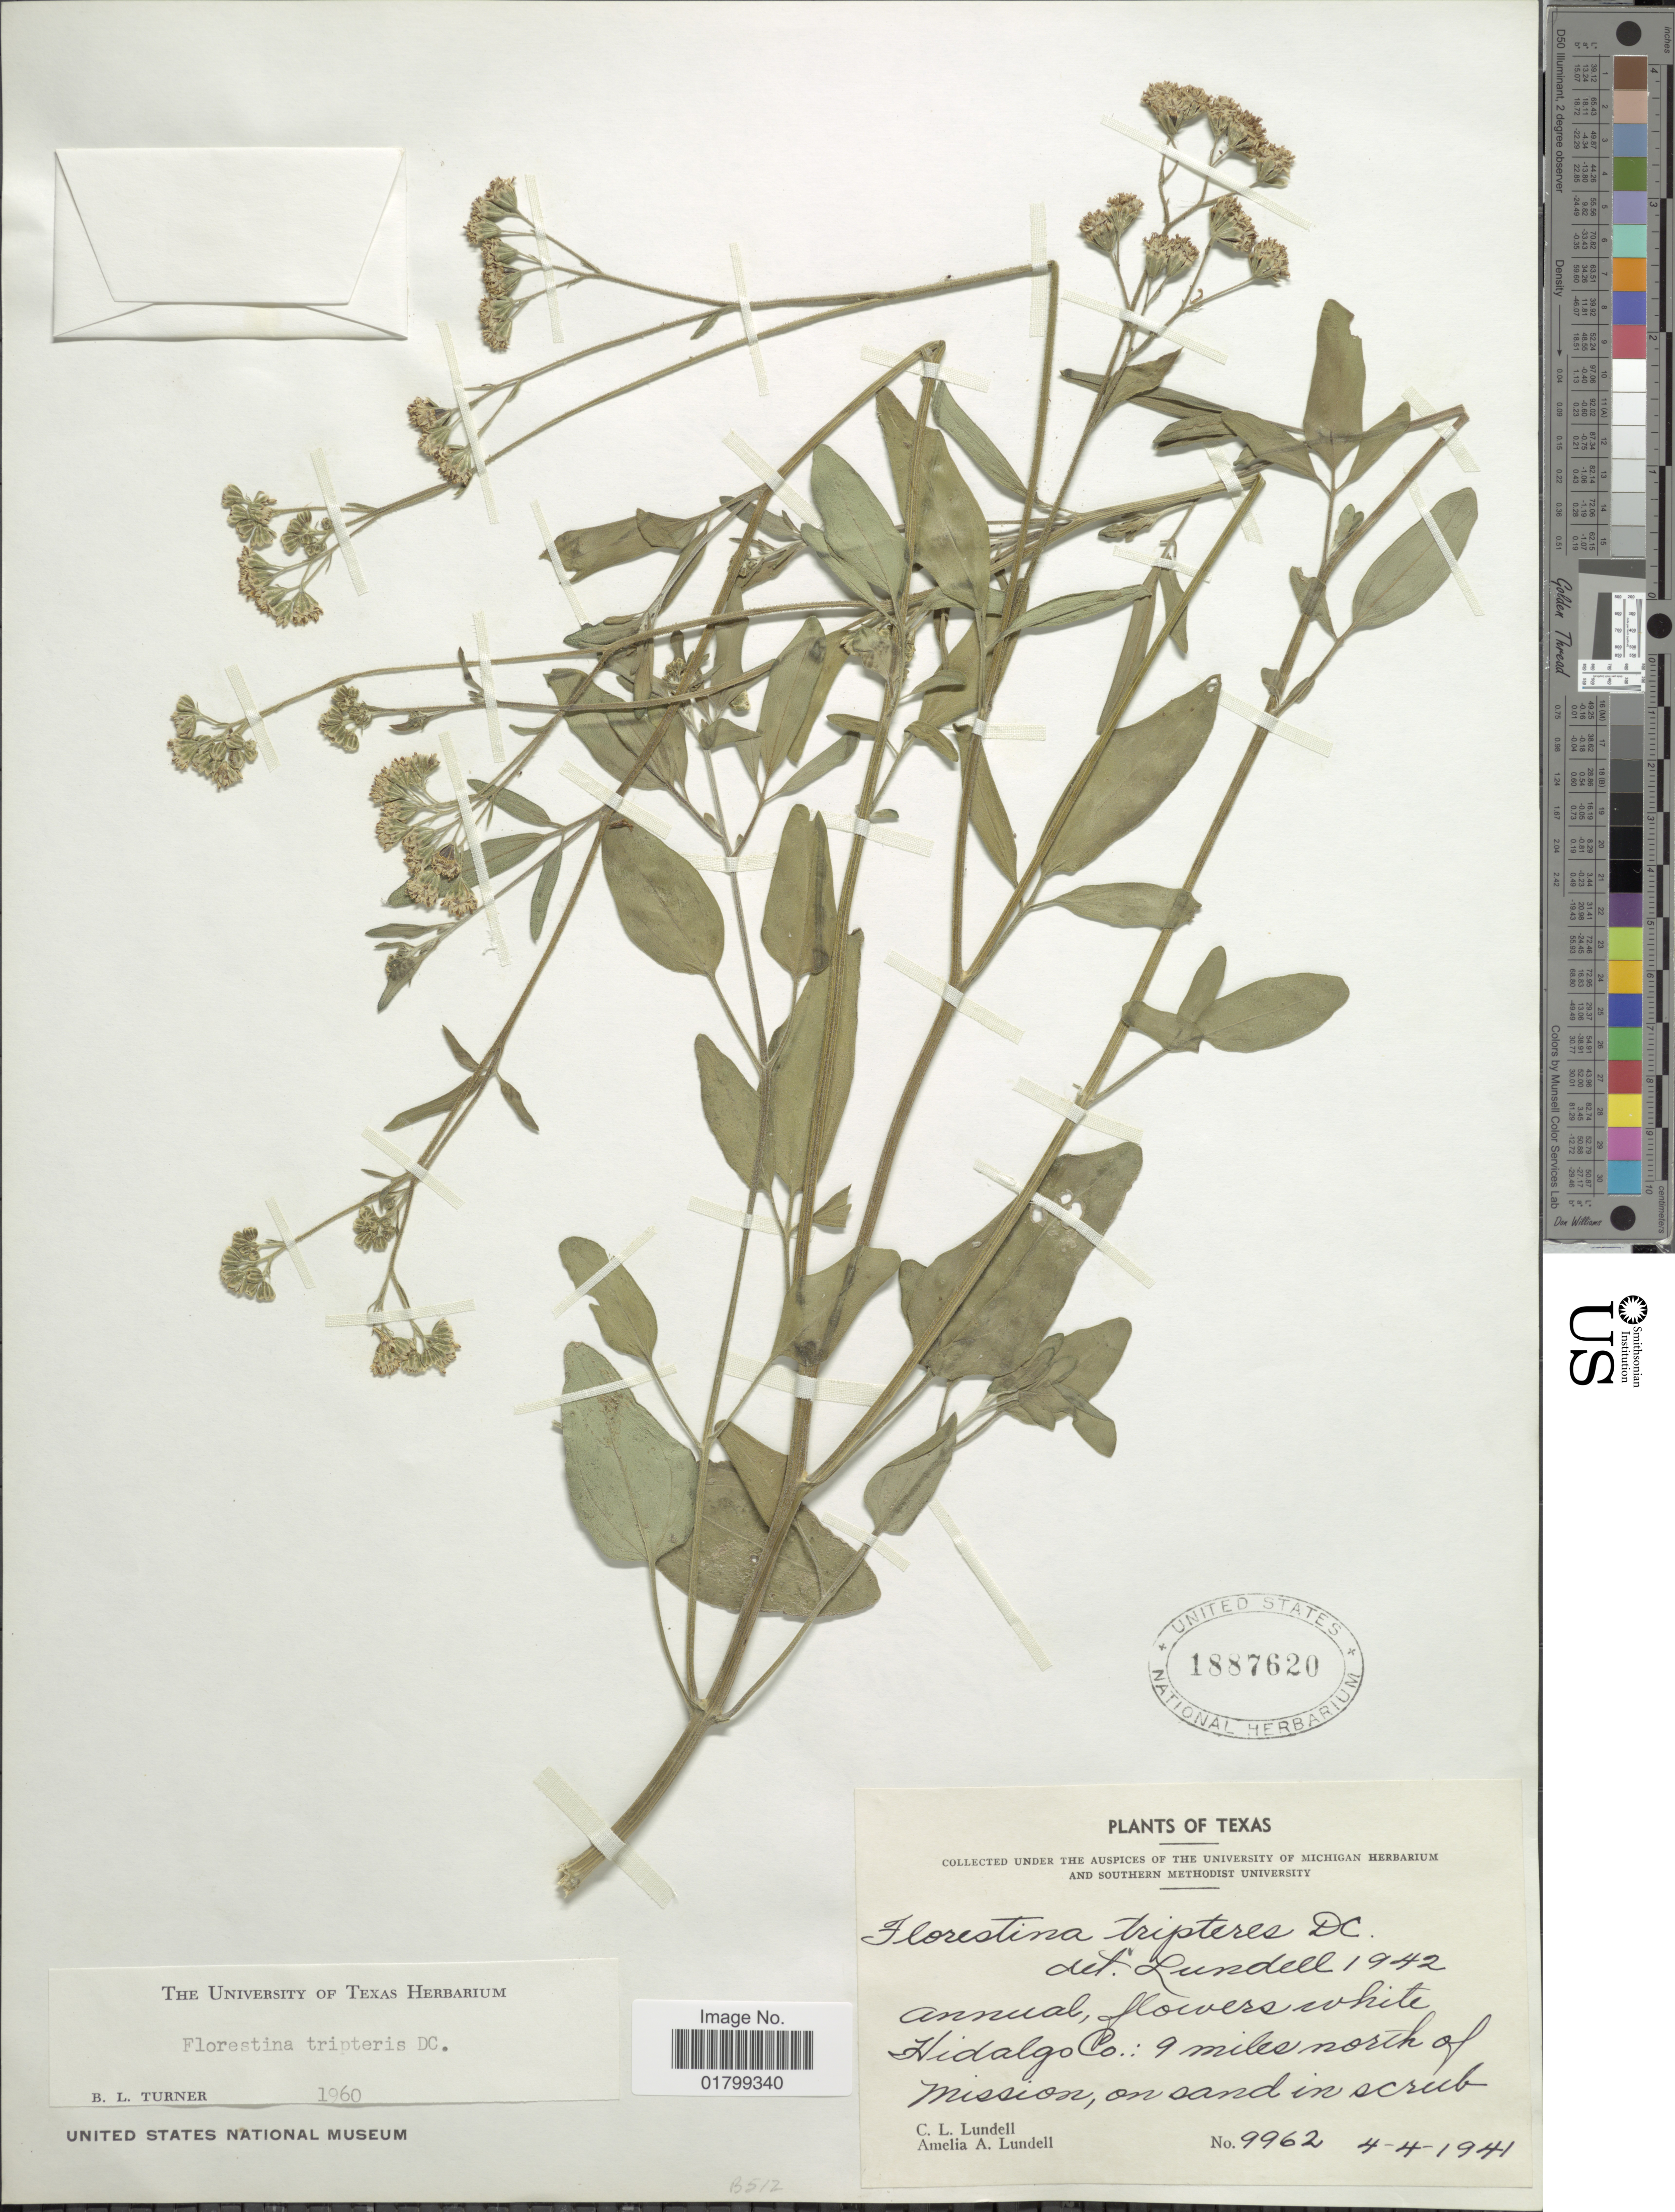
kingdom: Plantae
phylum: Tracheophyta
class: Magnoliopsida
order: Asterales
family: Asteraceae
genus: Florestina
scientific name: Florestina tripteris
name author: DC.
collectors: C. L. Lundell & A. A. Lundell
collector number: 9962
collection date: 1941-04-04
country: United States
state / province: Texas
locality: Hidalgo Co.: 9 miles north of Mission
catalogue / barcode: US 1887620